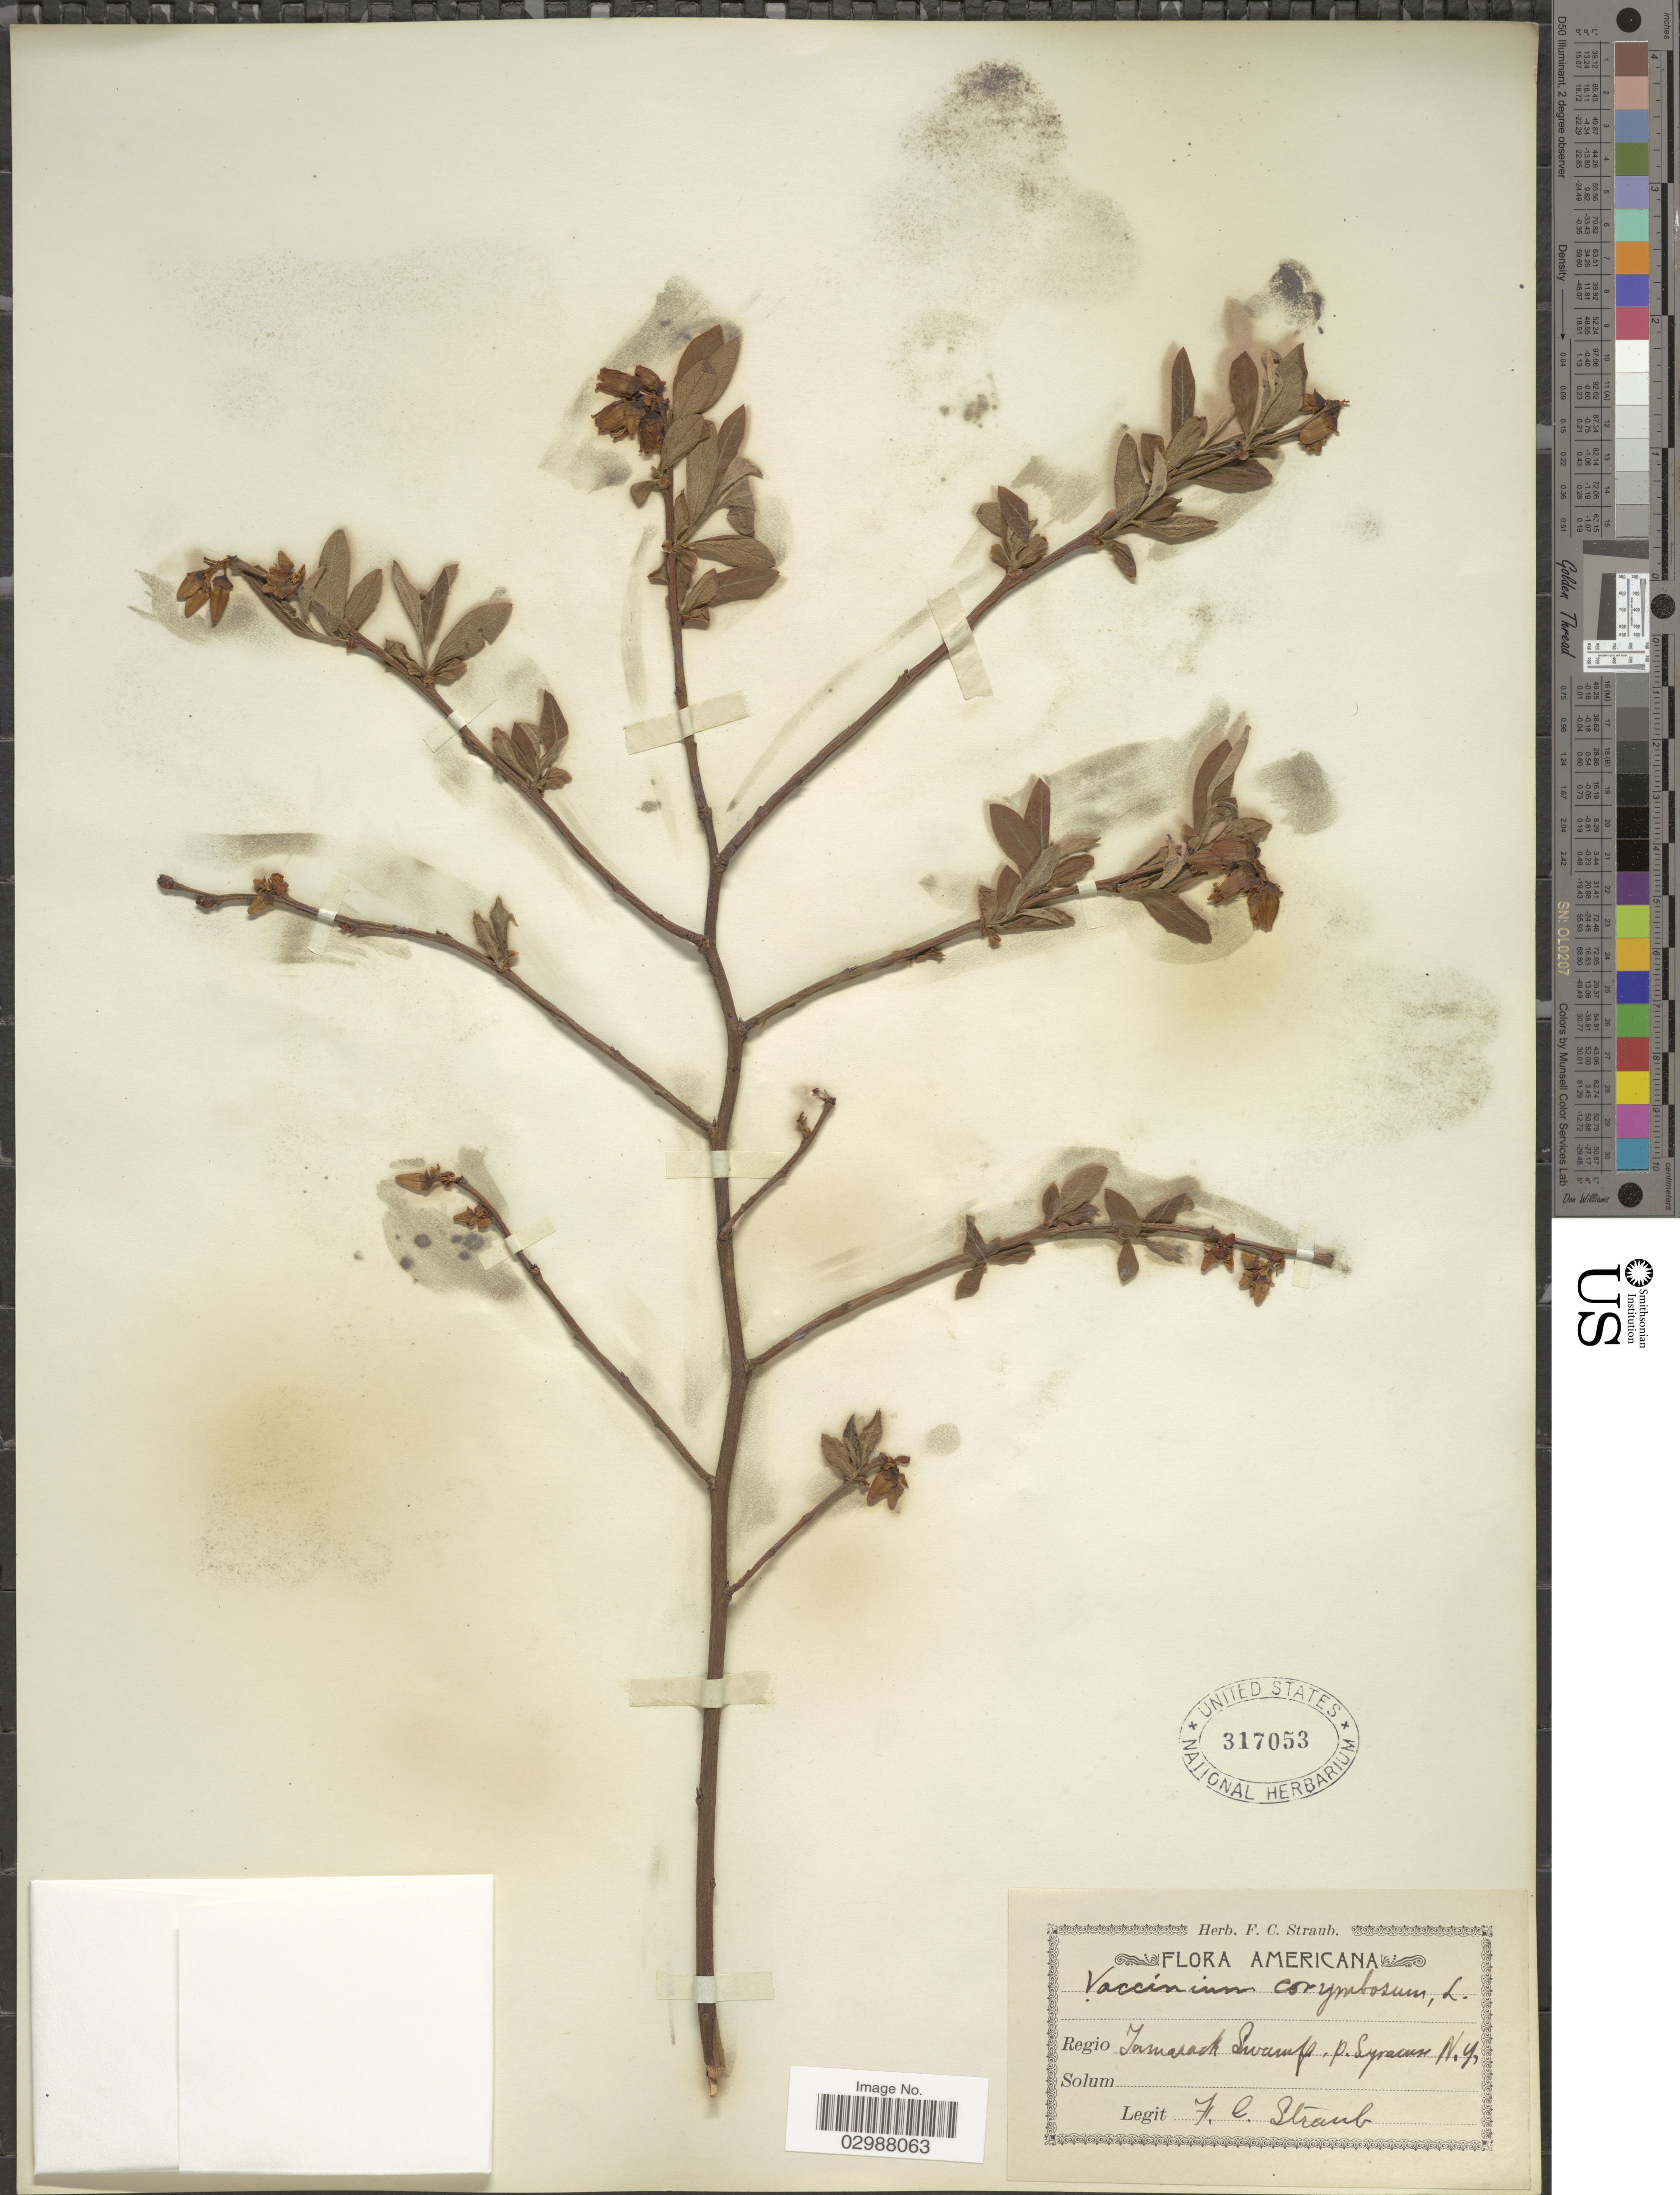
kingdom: Plantae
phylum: Tracheophyta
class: Magnoliopsida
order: Ericales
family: Ericaceae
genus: Vaccinium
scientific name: Vaccinium corymbosum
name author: L.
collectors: F. Straub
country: United States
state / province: New York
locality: Regio Tamarack Swamp, P. Syracuse.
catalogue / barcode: US 317053